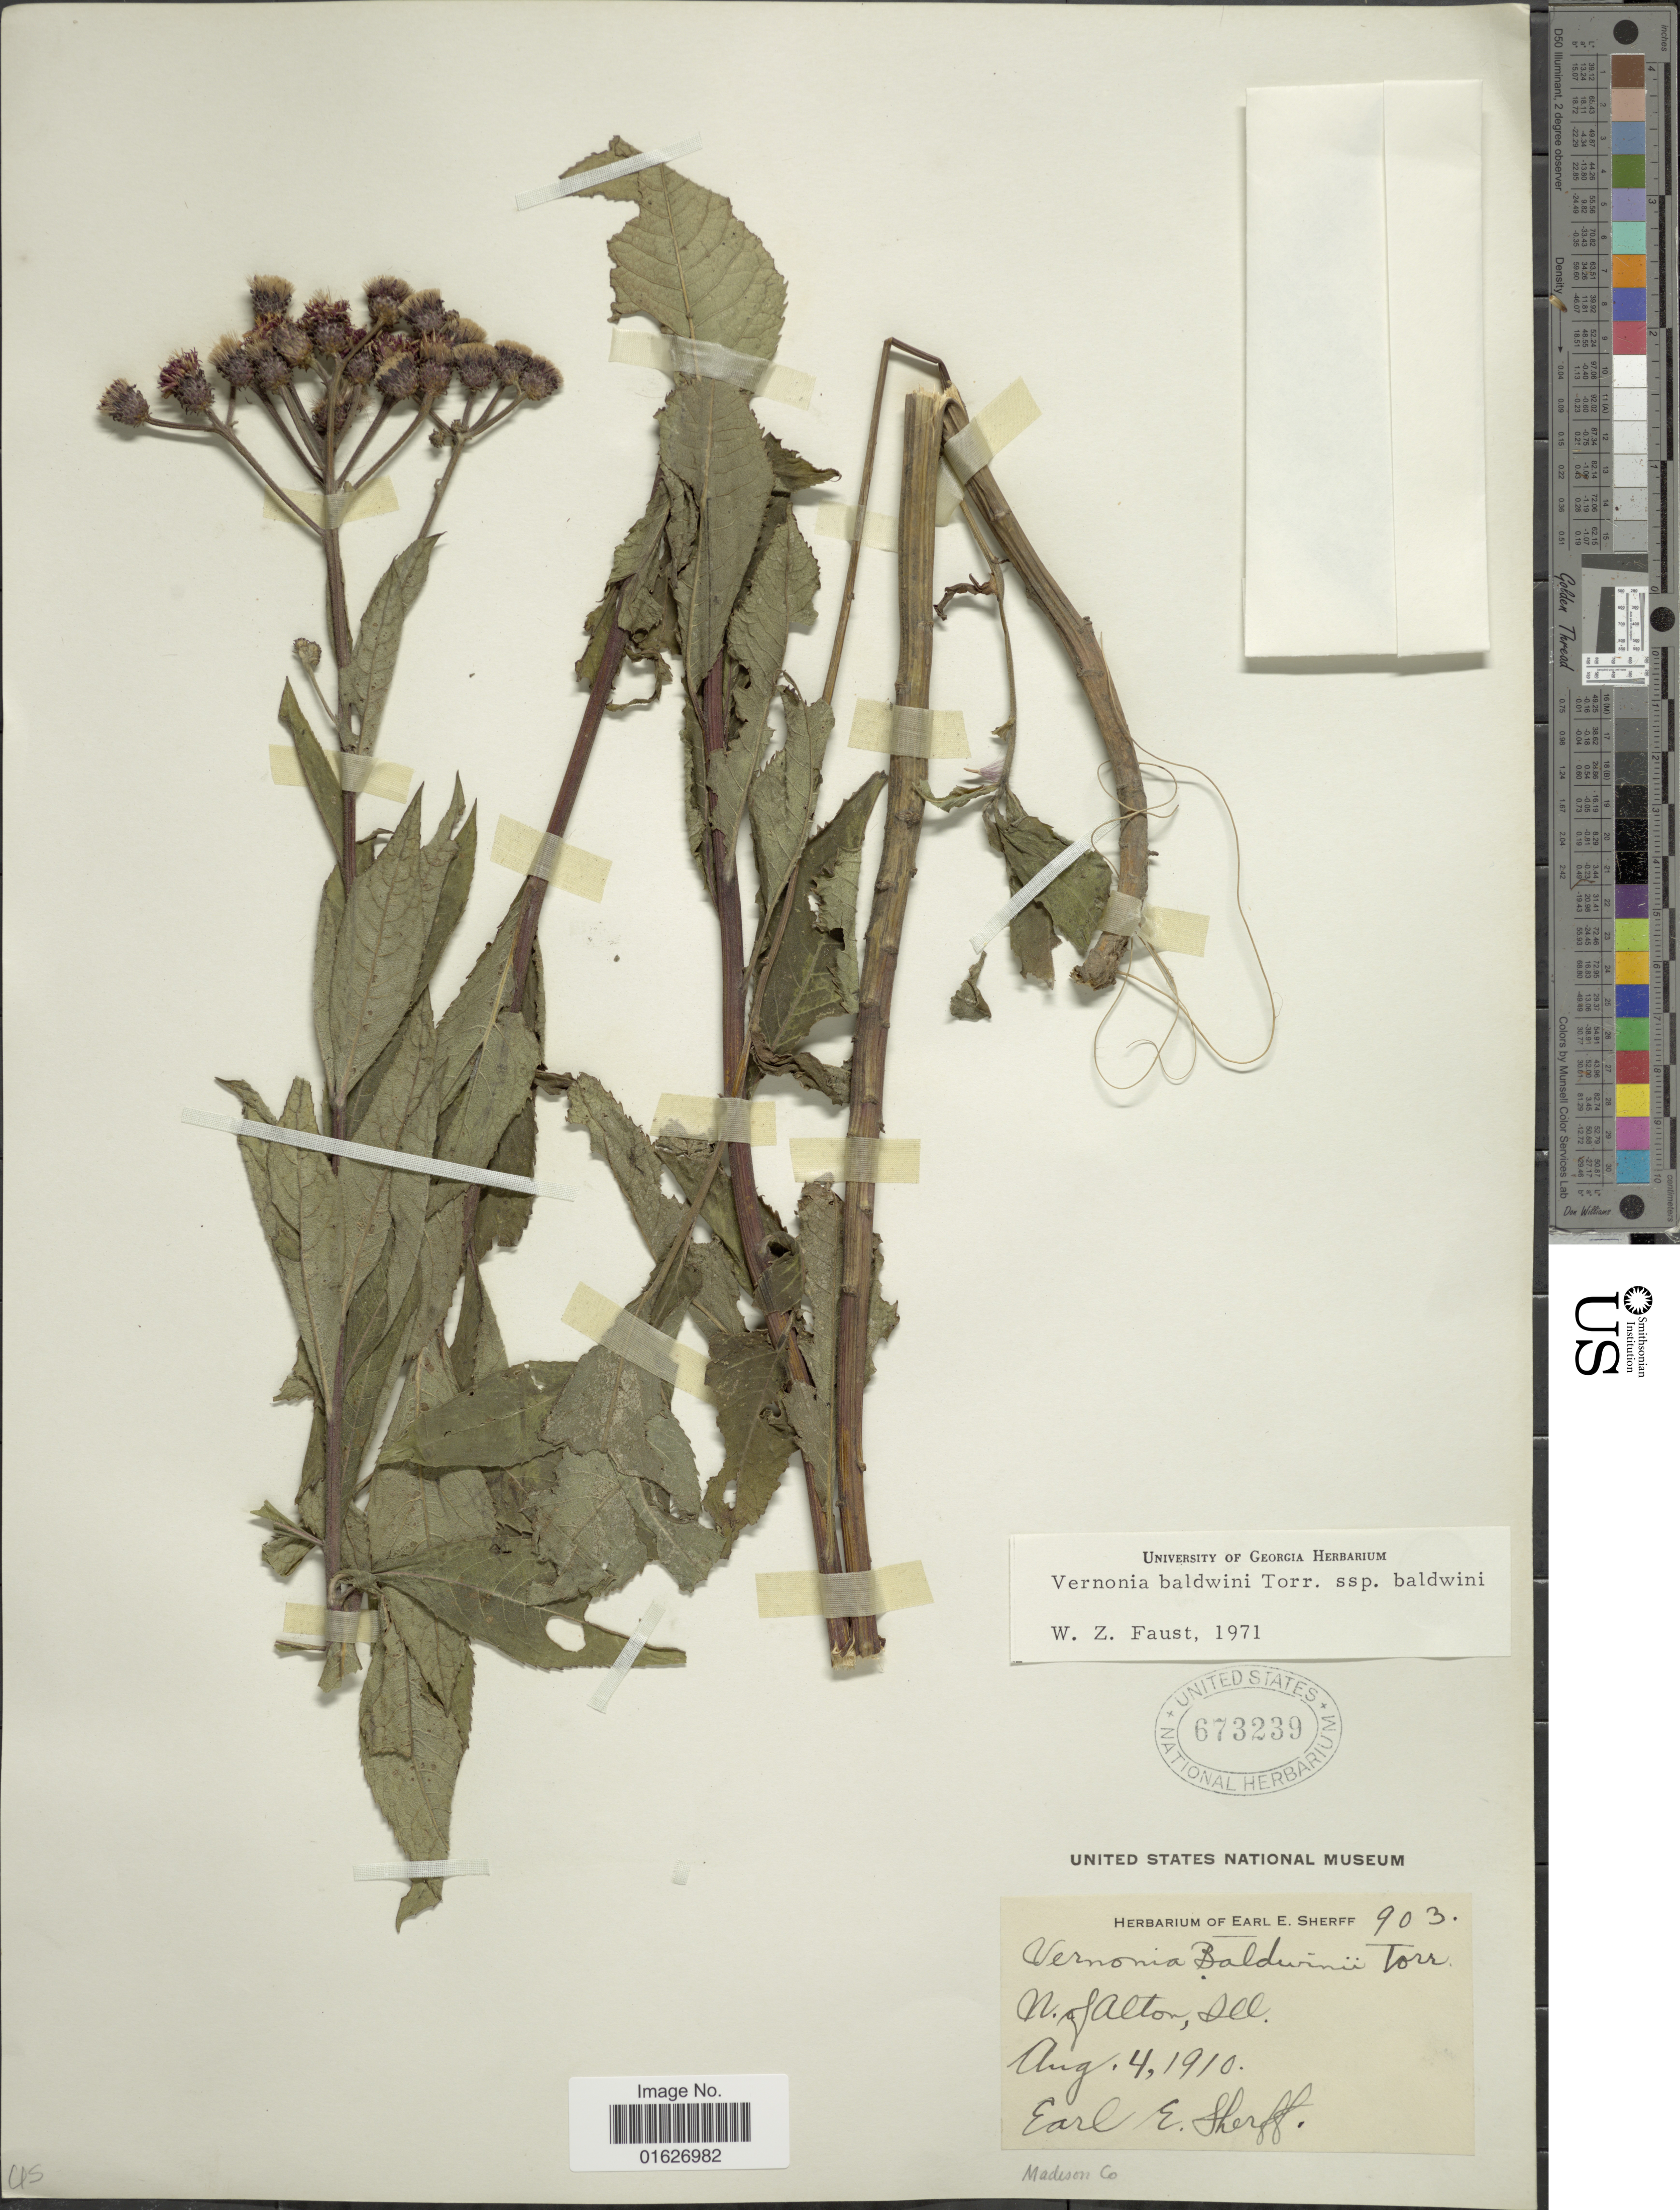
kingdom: Plantae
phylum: Tracheophyta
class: Magnoliopsida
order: Asterales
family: Asteraceae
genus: Vernonia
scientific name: Vernonia baldwinii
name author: Torr.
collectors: E. E. Sherff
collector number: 903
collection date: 1910-08-04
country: United States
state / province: Illinois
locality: N. of Alton, Ill, Madison Co.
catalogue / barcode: US 673239